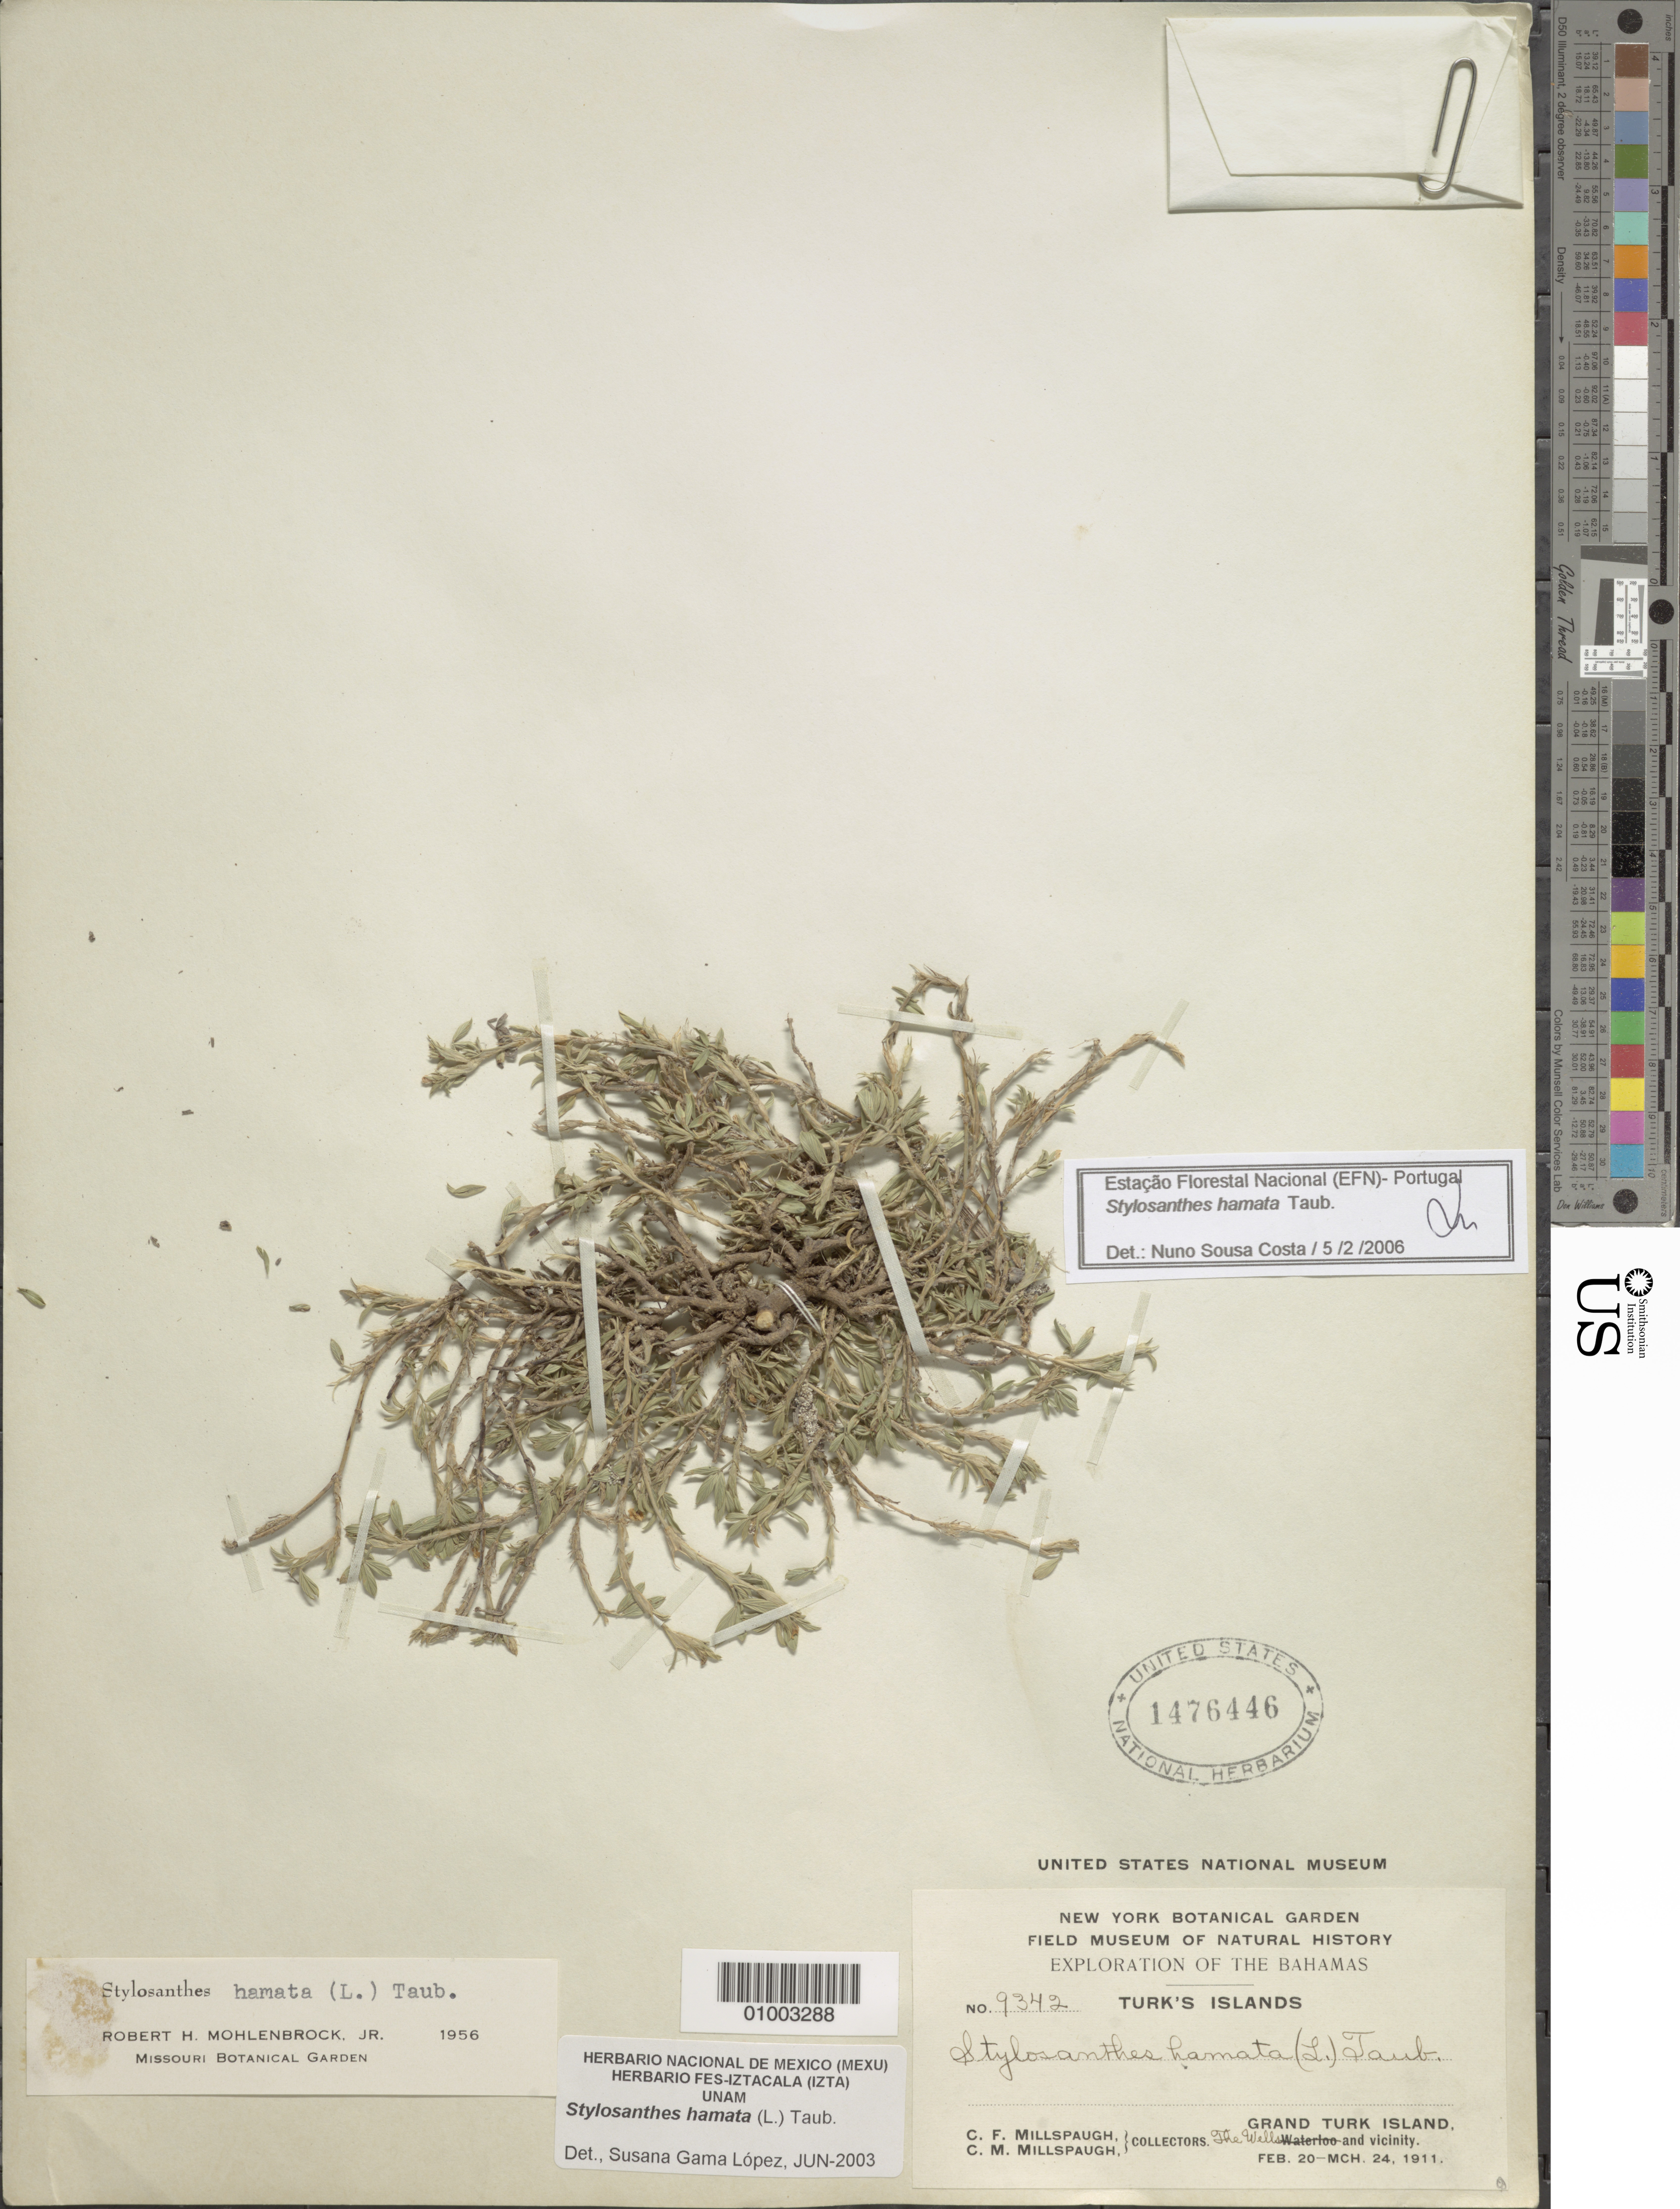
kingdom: Plantae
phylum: Tracheophyta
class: Magnoliopsida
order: Fabales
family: Fabaceae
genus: Stylosanthes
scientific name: Stylosanthes hamata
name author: (L.) Taub.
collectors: C. F. Millspaugh & C. Millspaugh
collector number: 9342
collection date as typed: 20 Feb 1911 to 24 Mar 1911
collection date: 1911-02-20/1911-03-24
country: Bahamas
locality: Turk's Islands, Grand Turk Island, The Wells and vicinity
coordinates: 0 N, 0 E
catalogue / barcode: US 1476446